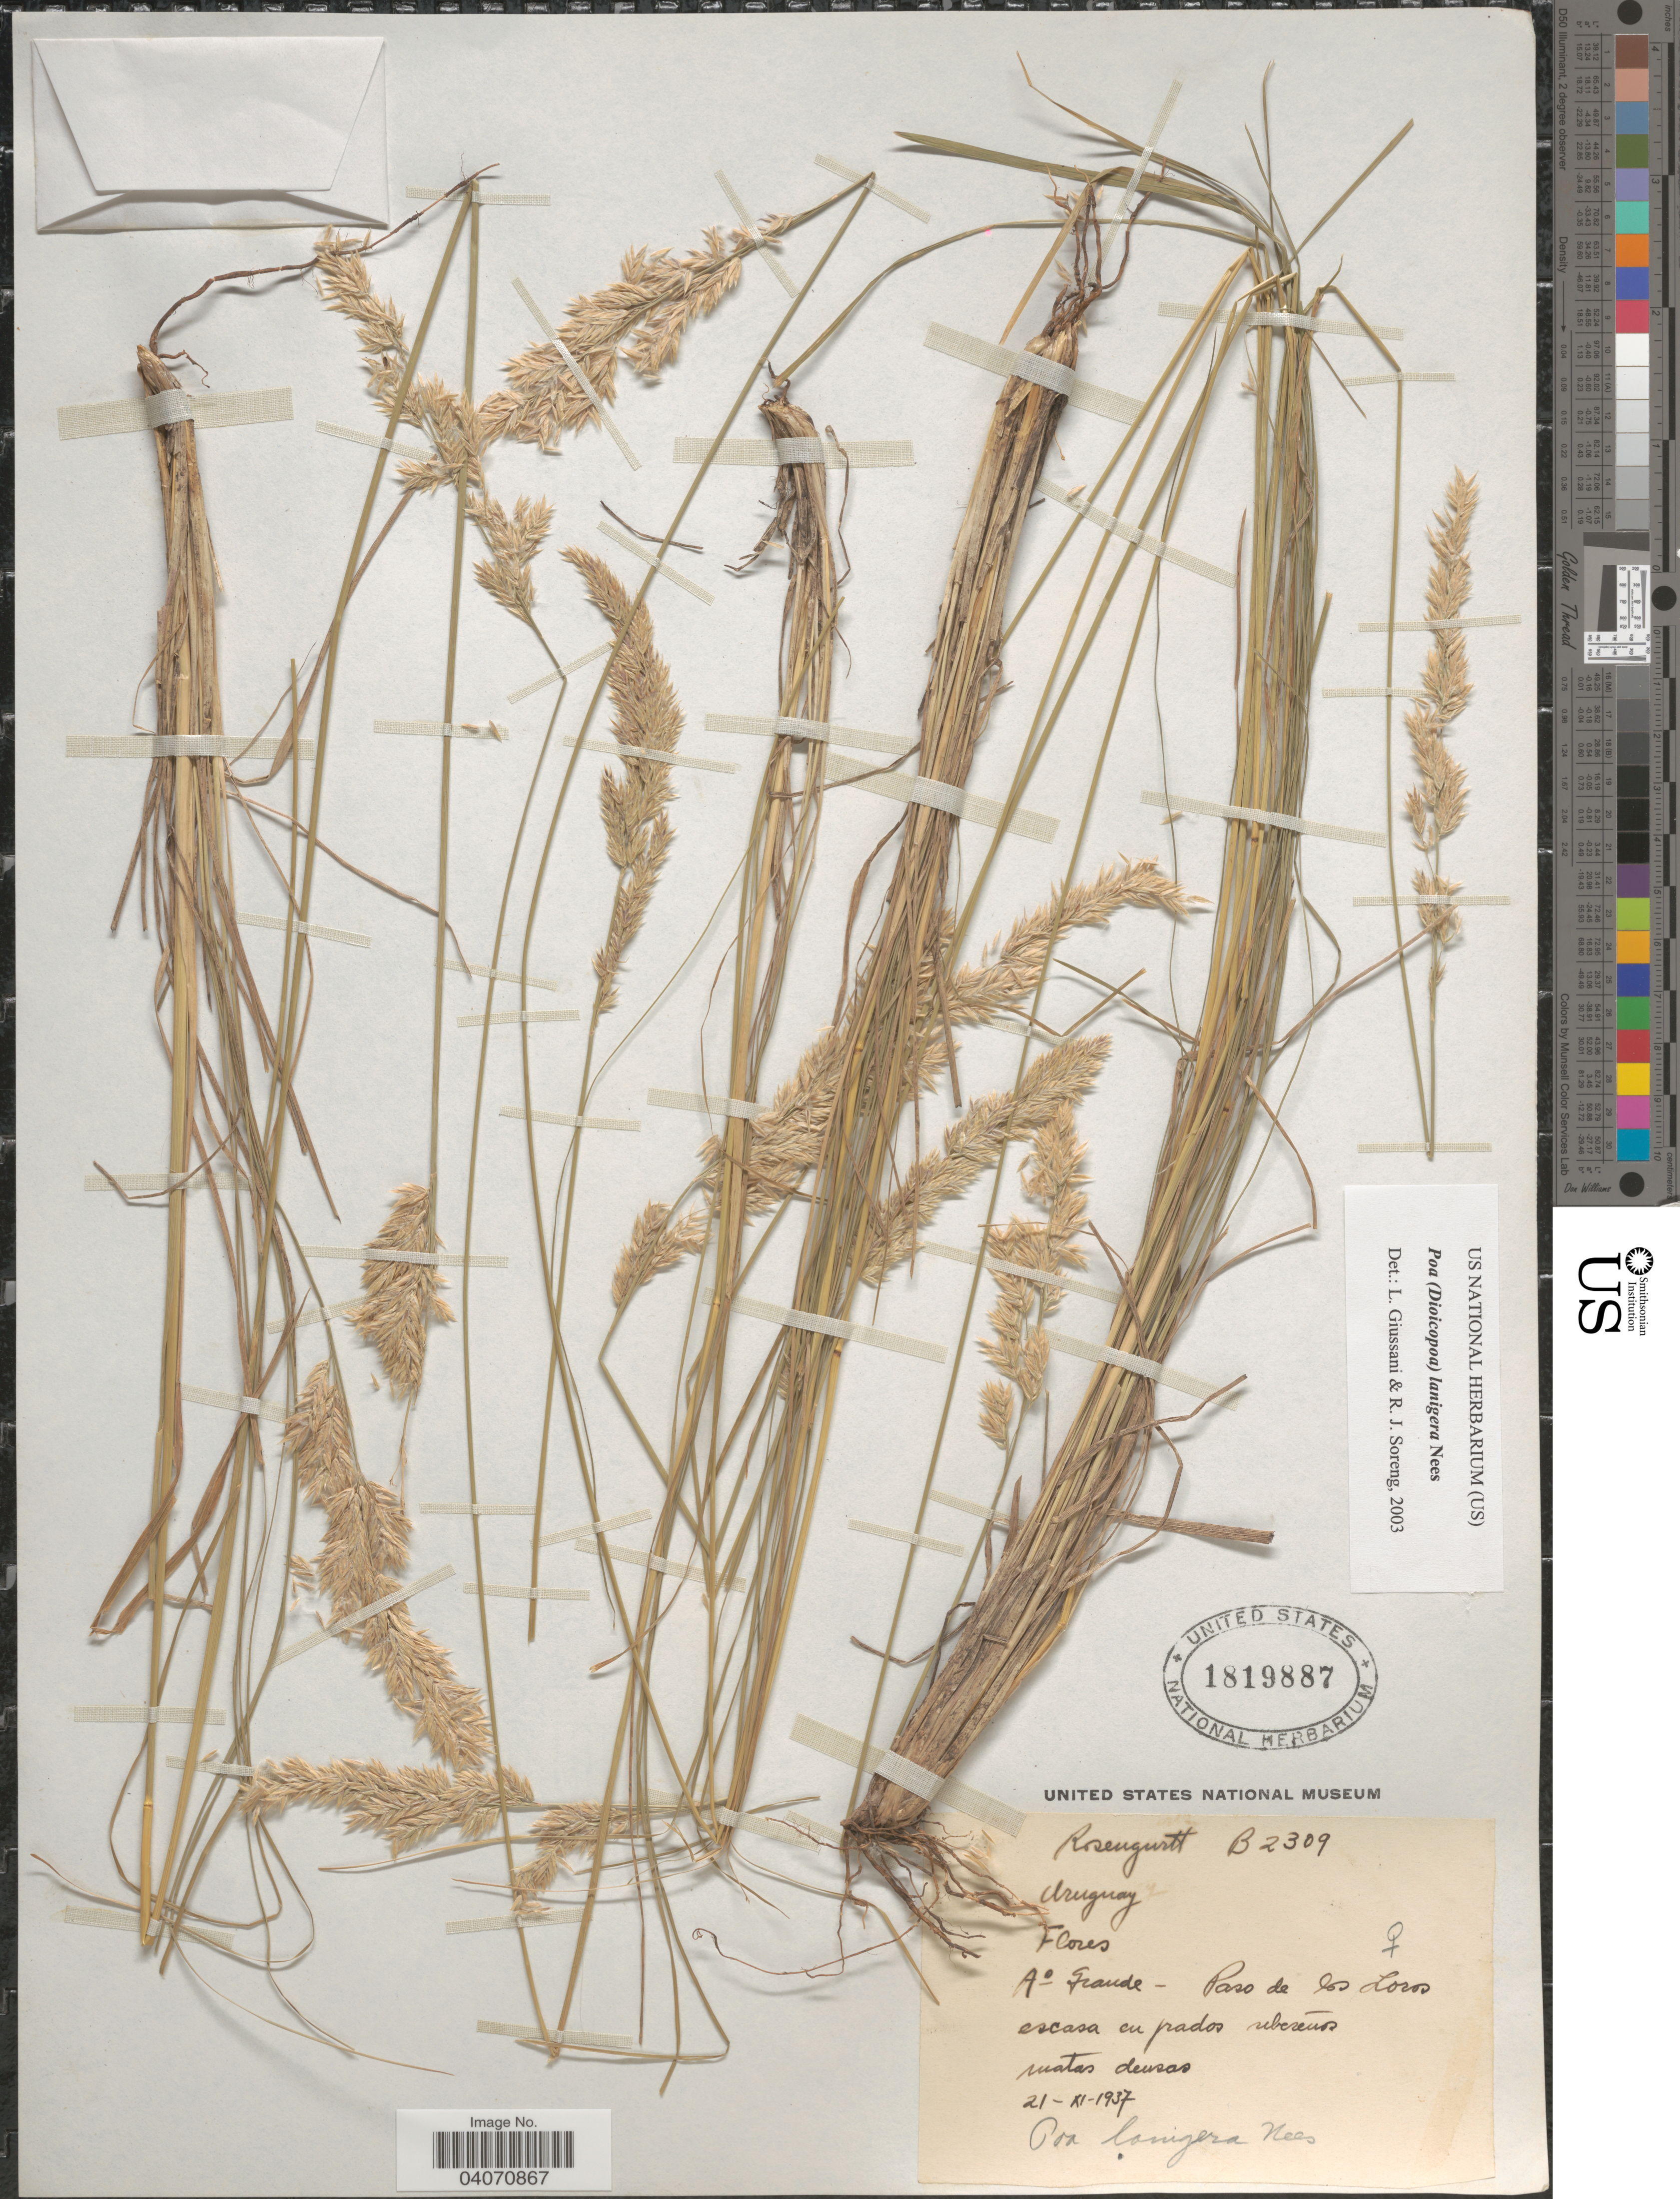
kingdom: Plantae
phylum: Tracheophyta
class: Liliopsida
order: Poales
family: Poaceae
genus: Poa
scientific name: Poa lanigera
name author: Nees in Mart.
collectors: B. Rosengurtt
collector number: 2309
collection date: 1937-11-21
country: Uruguay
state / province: Flores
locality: A° Grande - Pase de los Loros escasa en pados riberéus. Matas densas.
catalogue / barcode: US 1819887